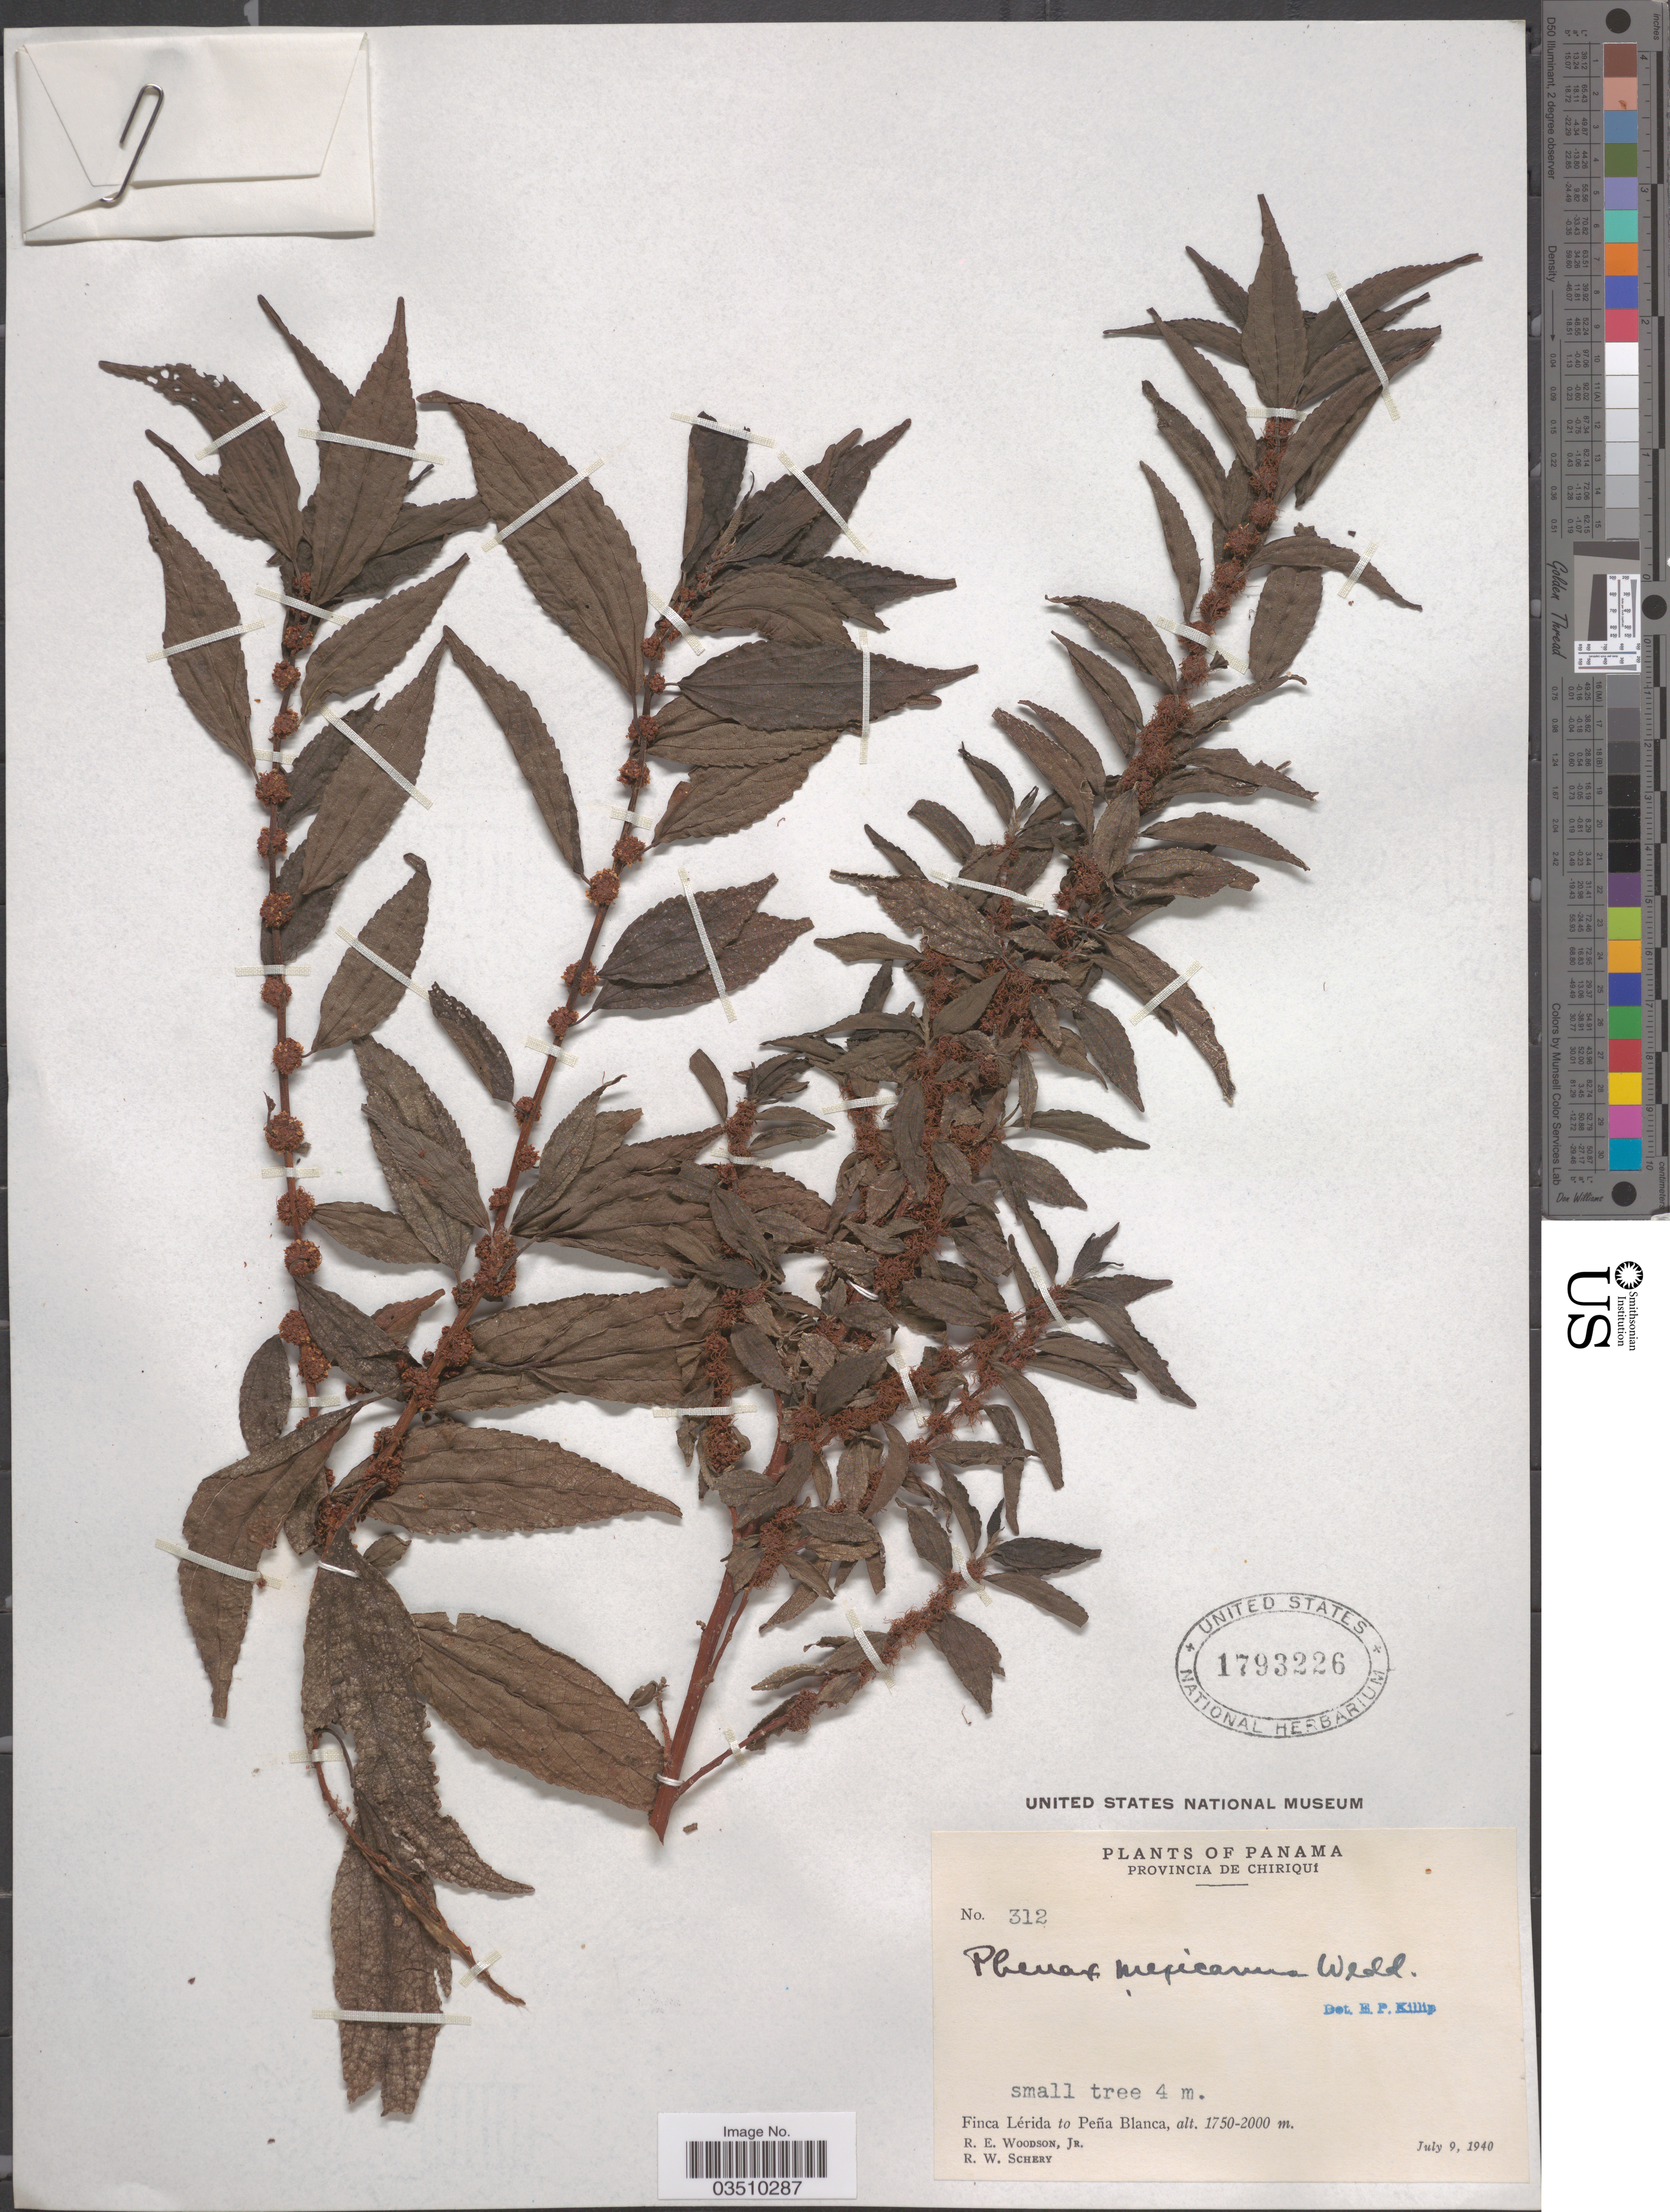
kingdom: Plantae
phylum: Tracheophyta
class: Magnoliopsida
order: Rosales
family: Urticaceae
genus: Phenax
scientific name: Phenax mexicanus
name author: Wedd.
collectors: R. E. Woodson & R. W. Schery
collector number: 312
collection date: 1940-07-09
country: Panama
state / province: Chiriqui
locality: Finca Lérida to Peña Blanca.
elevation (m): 1750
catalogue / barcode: US 1793226